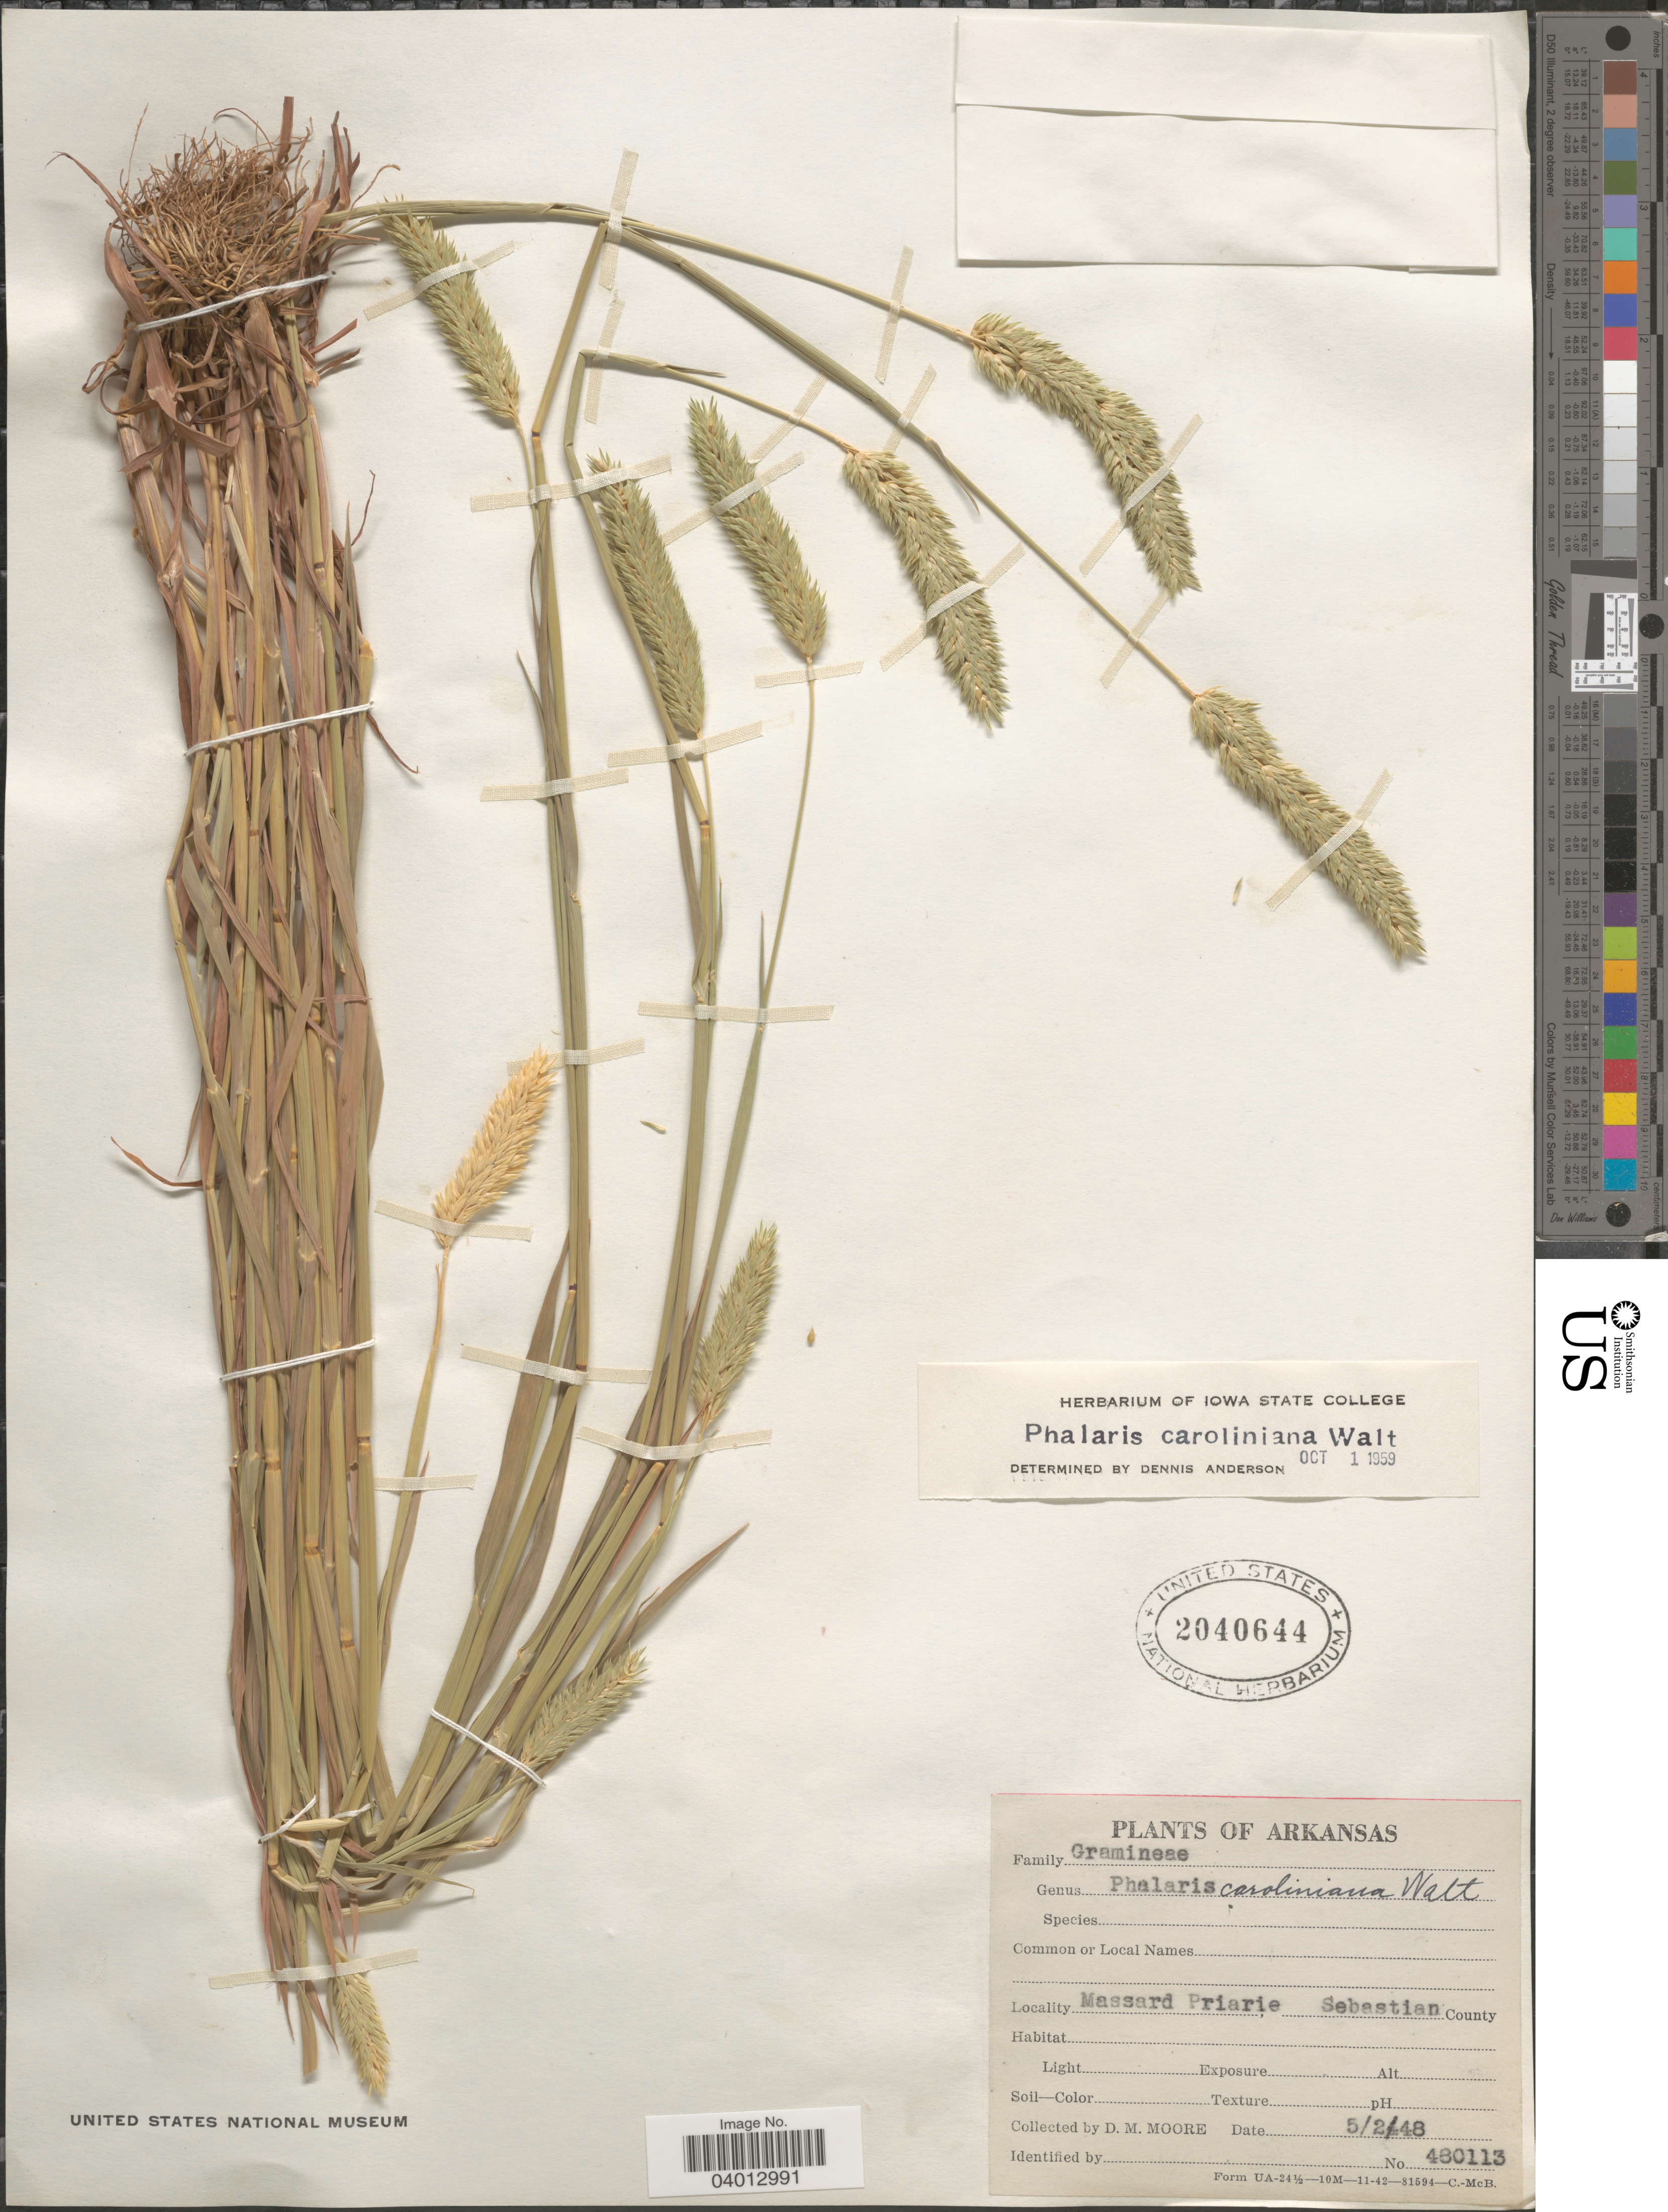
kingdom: Plantae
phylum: Tracheophyta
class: Liliopsida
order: Poales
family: Poaceae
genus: Phalaris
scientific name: Phalaris caroliniana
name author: Walter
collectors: D. Moore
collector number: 480113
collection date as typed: Transcribed d/m/y: 2/5/48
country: United States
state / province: Arkansas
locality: Massard Prairie. Sebastian County.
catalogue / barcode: US 2040644